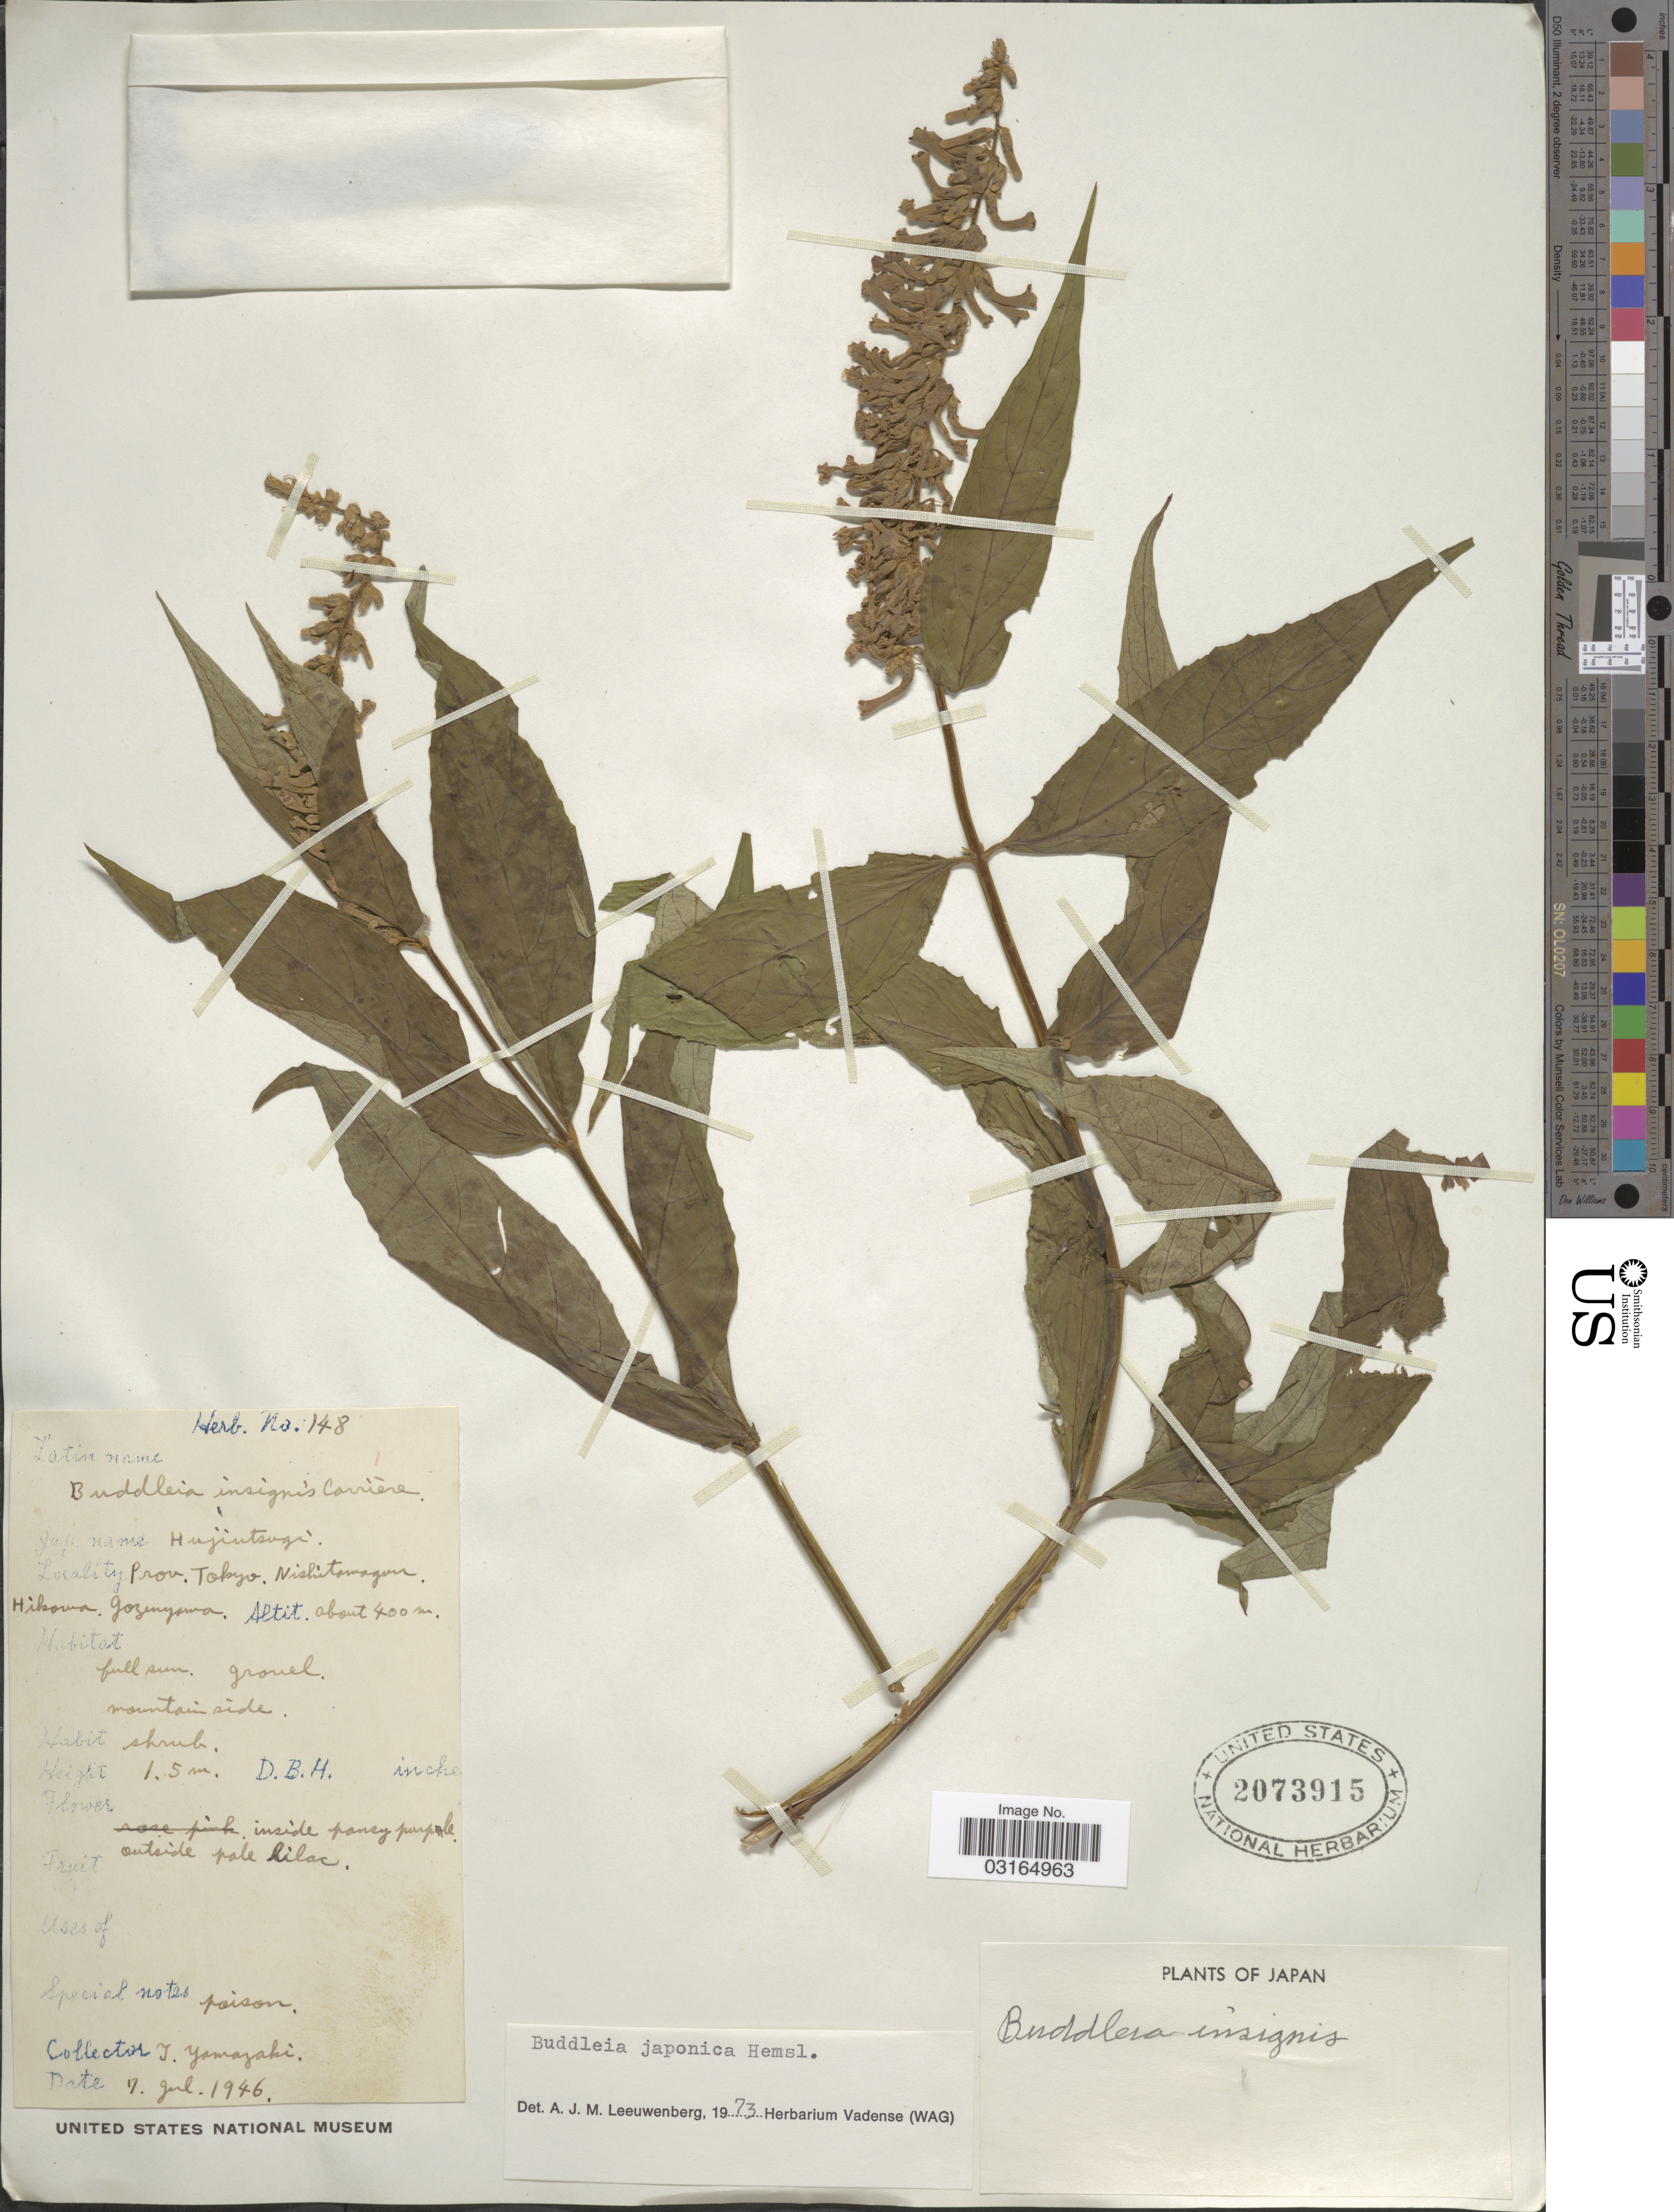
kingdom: Plantae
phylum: Tracheophyta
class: Magnoliopsida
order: Lamiales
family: Scrophulariaceae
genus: Buddleja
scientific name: Buddleja japonica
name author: Hemsl.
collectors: T. Yamazaki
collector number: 148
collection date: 1946-07-17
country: Japan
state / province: Tokyo, Federal City of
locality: Nishitawagun, Hikowa, Gozenyama.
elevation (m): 400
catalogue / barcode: US 2073915